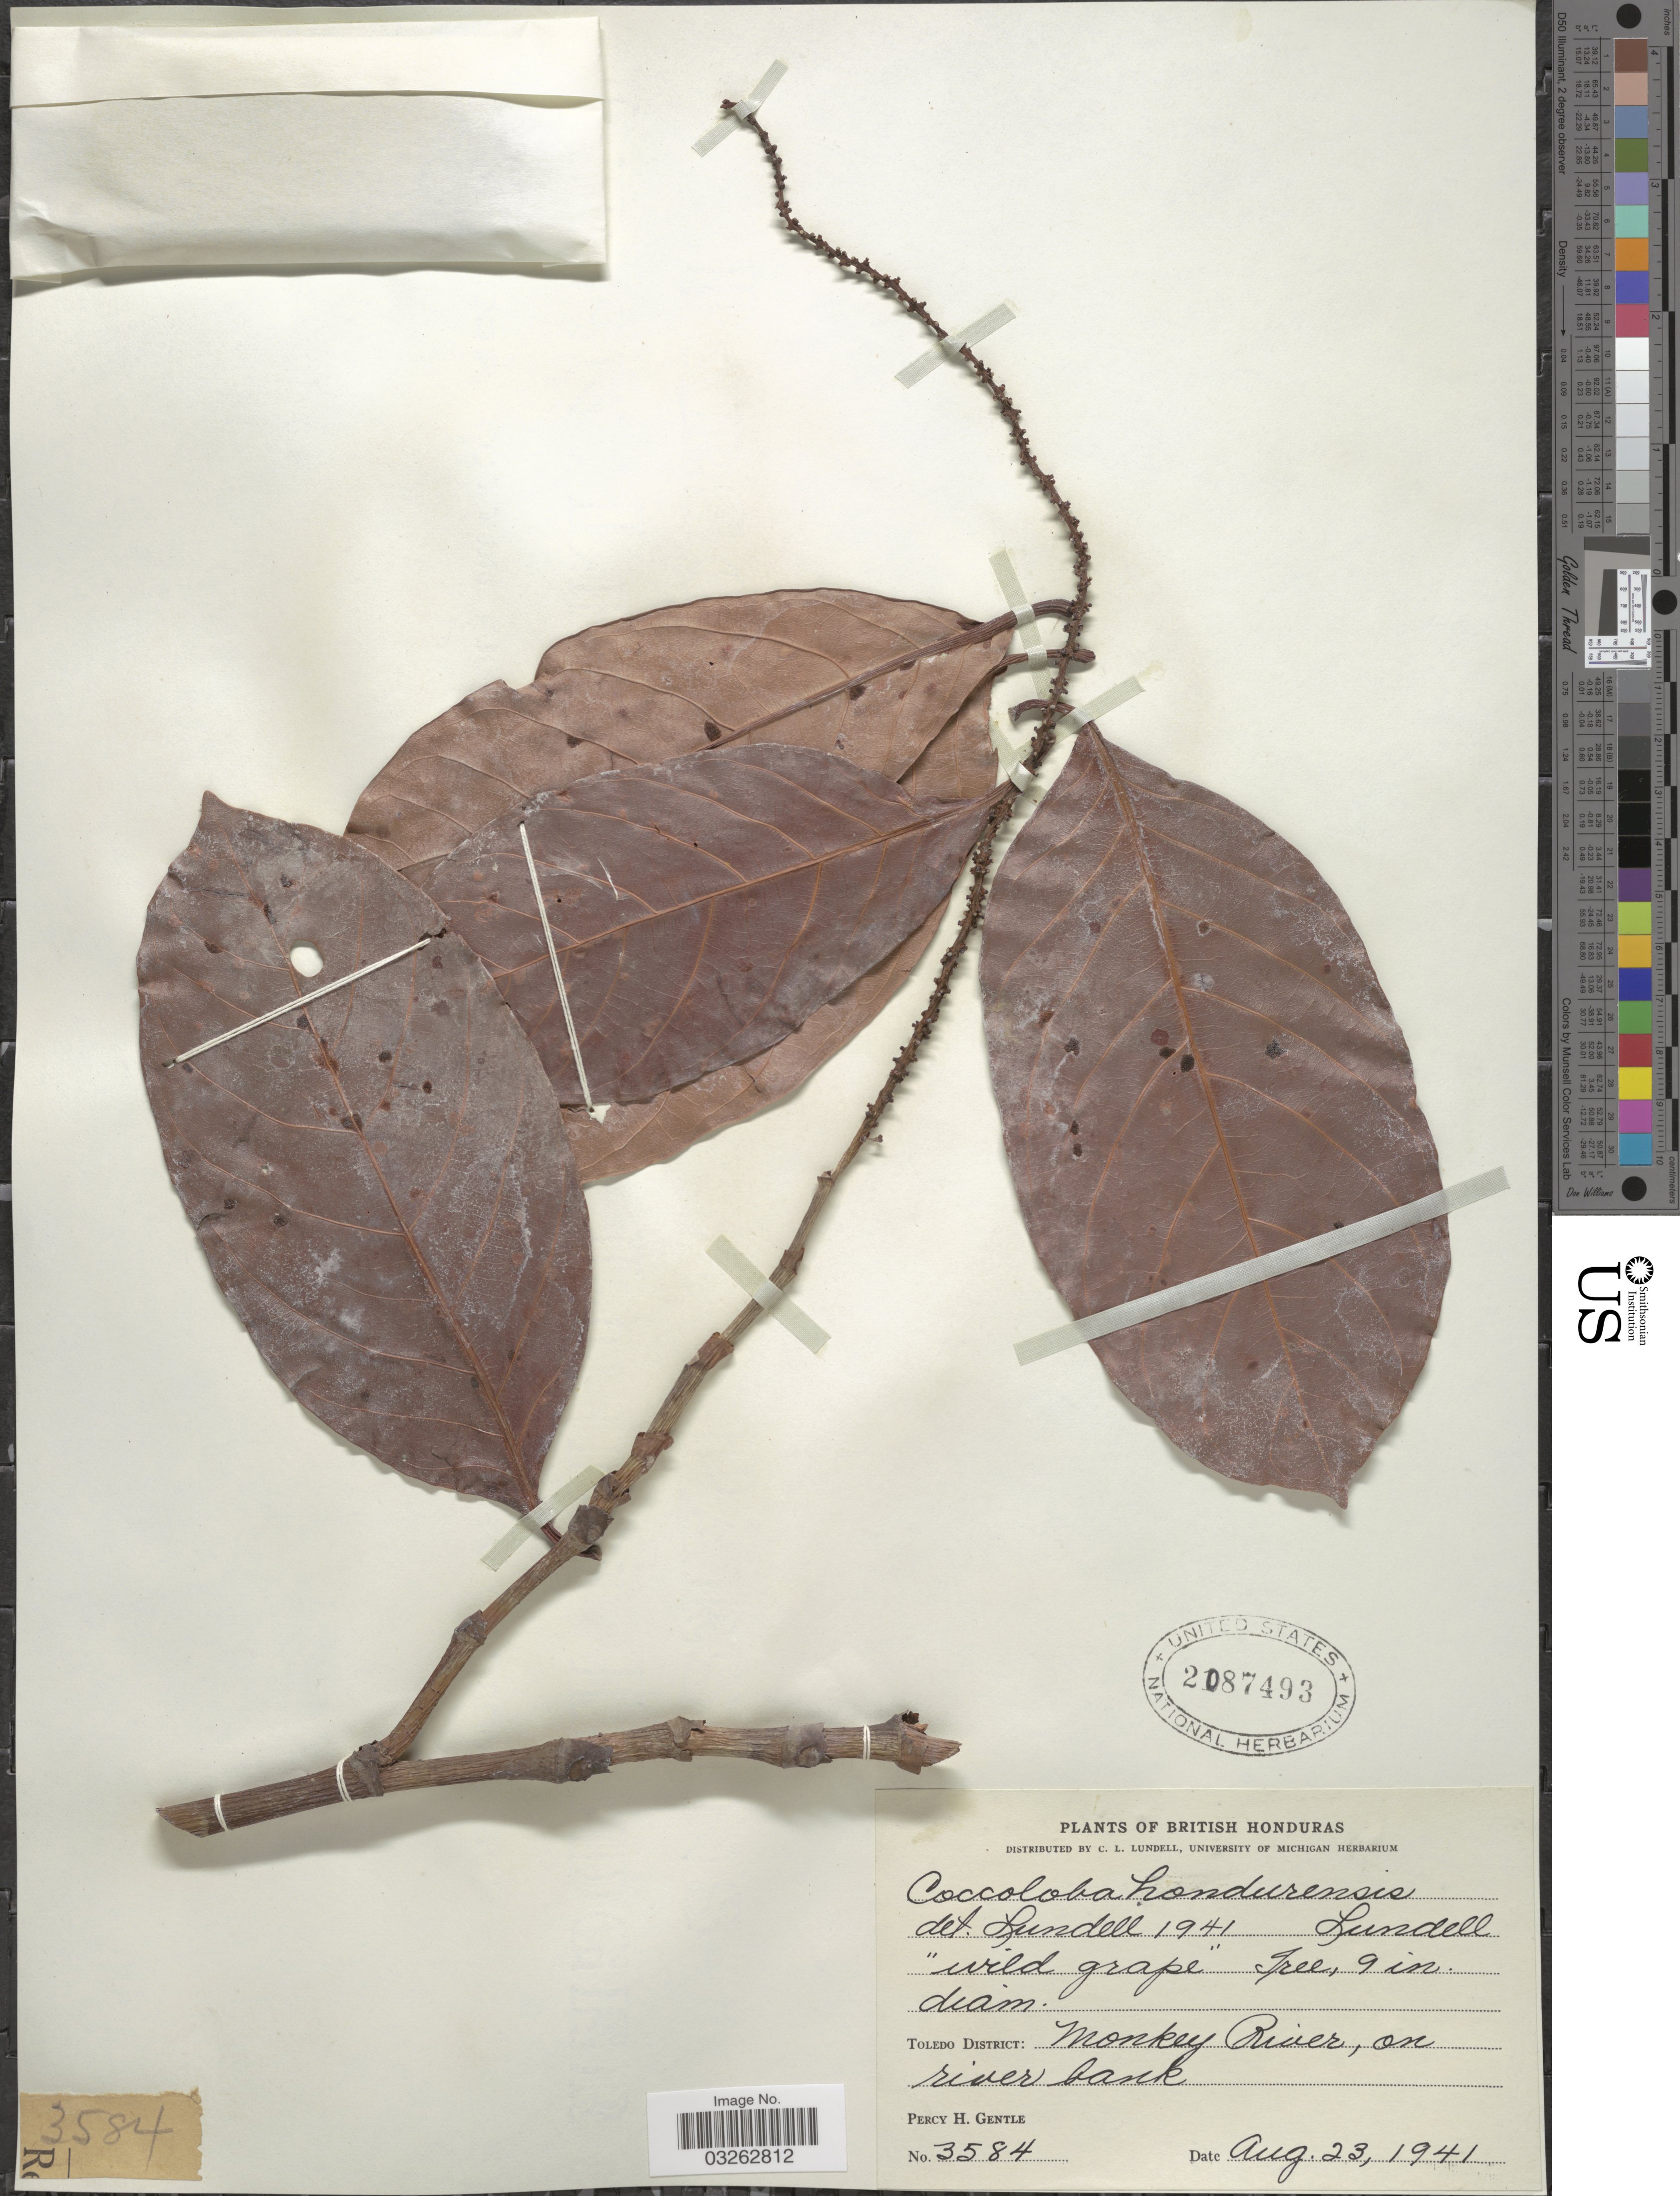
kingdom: Plantae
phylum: Tracheophyta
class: Magnoliopsida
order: Caryophyllales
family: Polygonaceae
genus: Coccoloba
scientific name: Coccoloba hondurensis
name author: Lundell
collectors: P. H. Gentle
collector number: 3584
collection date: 1941-08-23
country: Belize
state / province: Toledo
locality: British Honduras. Toledo District: Monkey River, on river bank.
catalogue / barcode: US 2087493